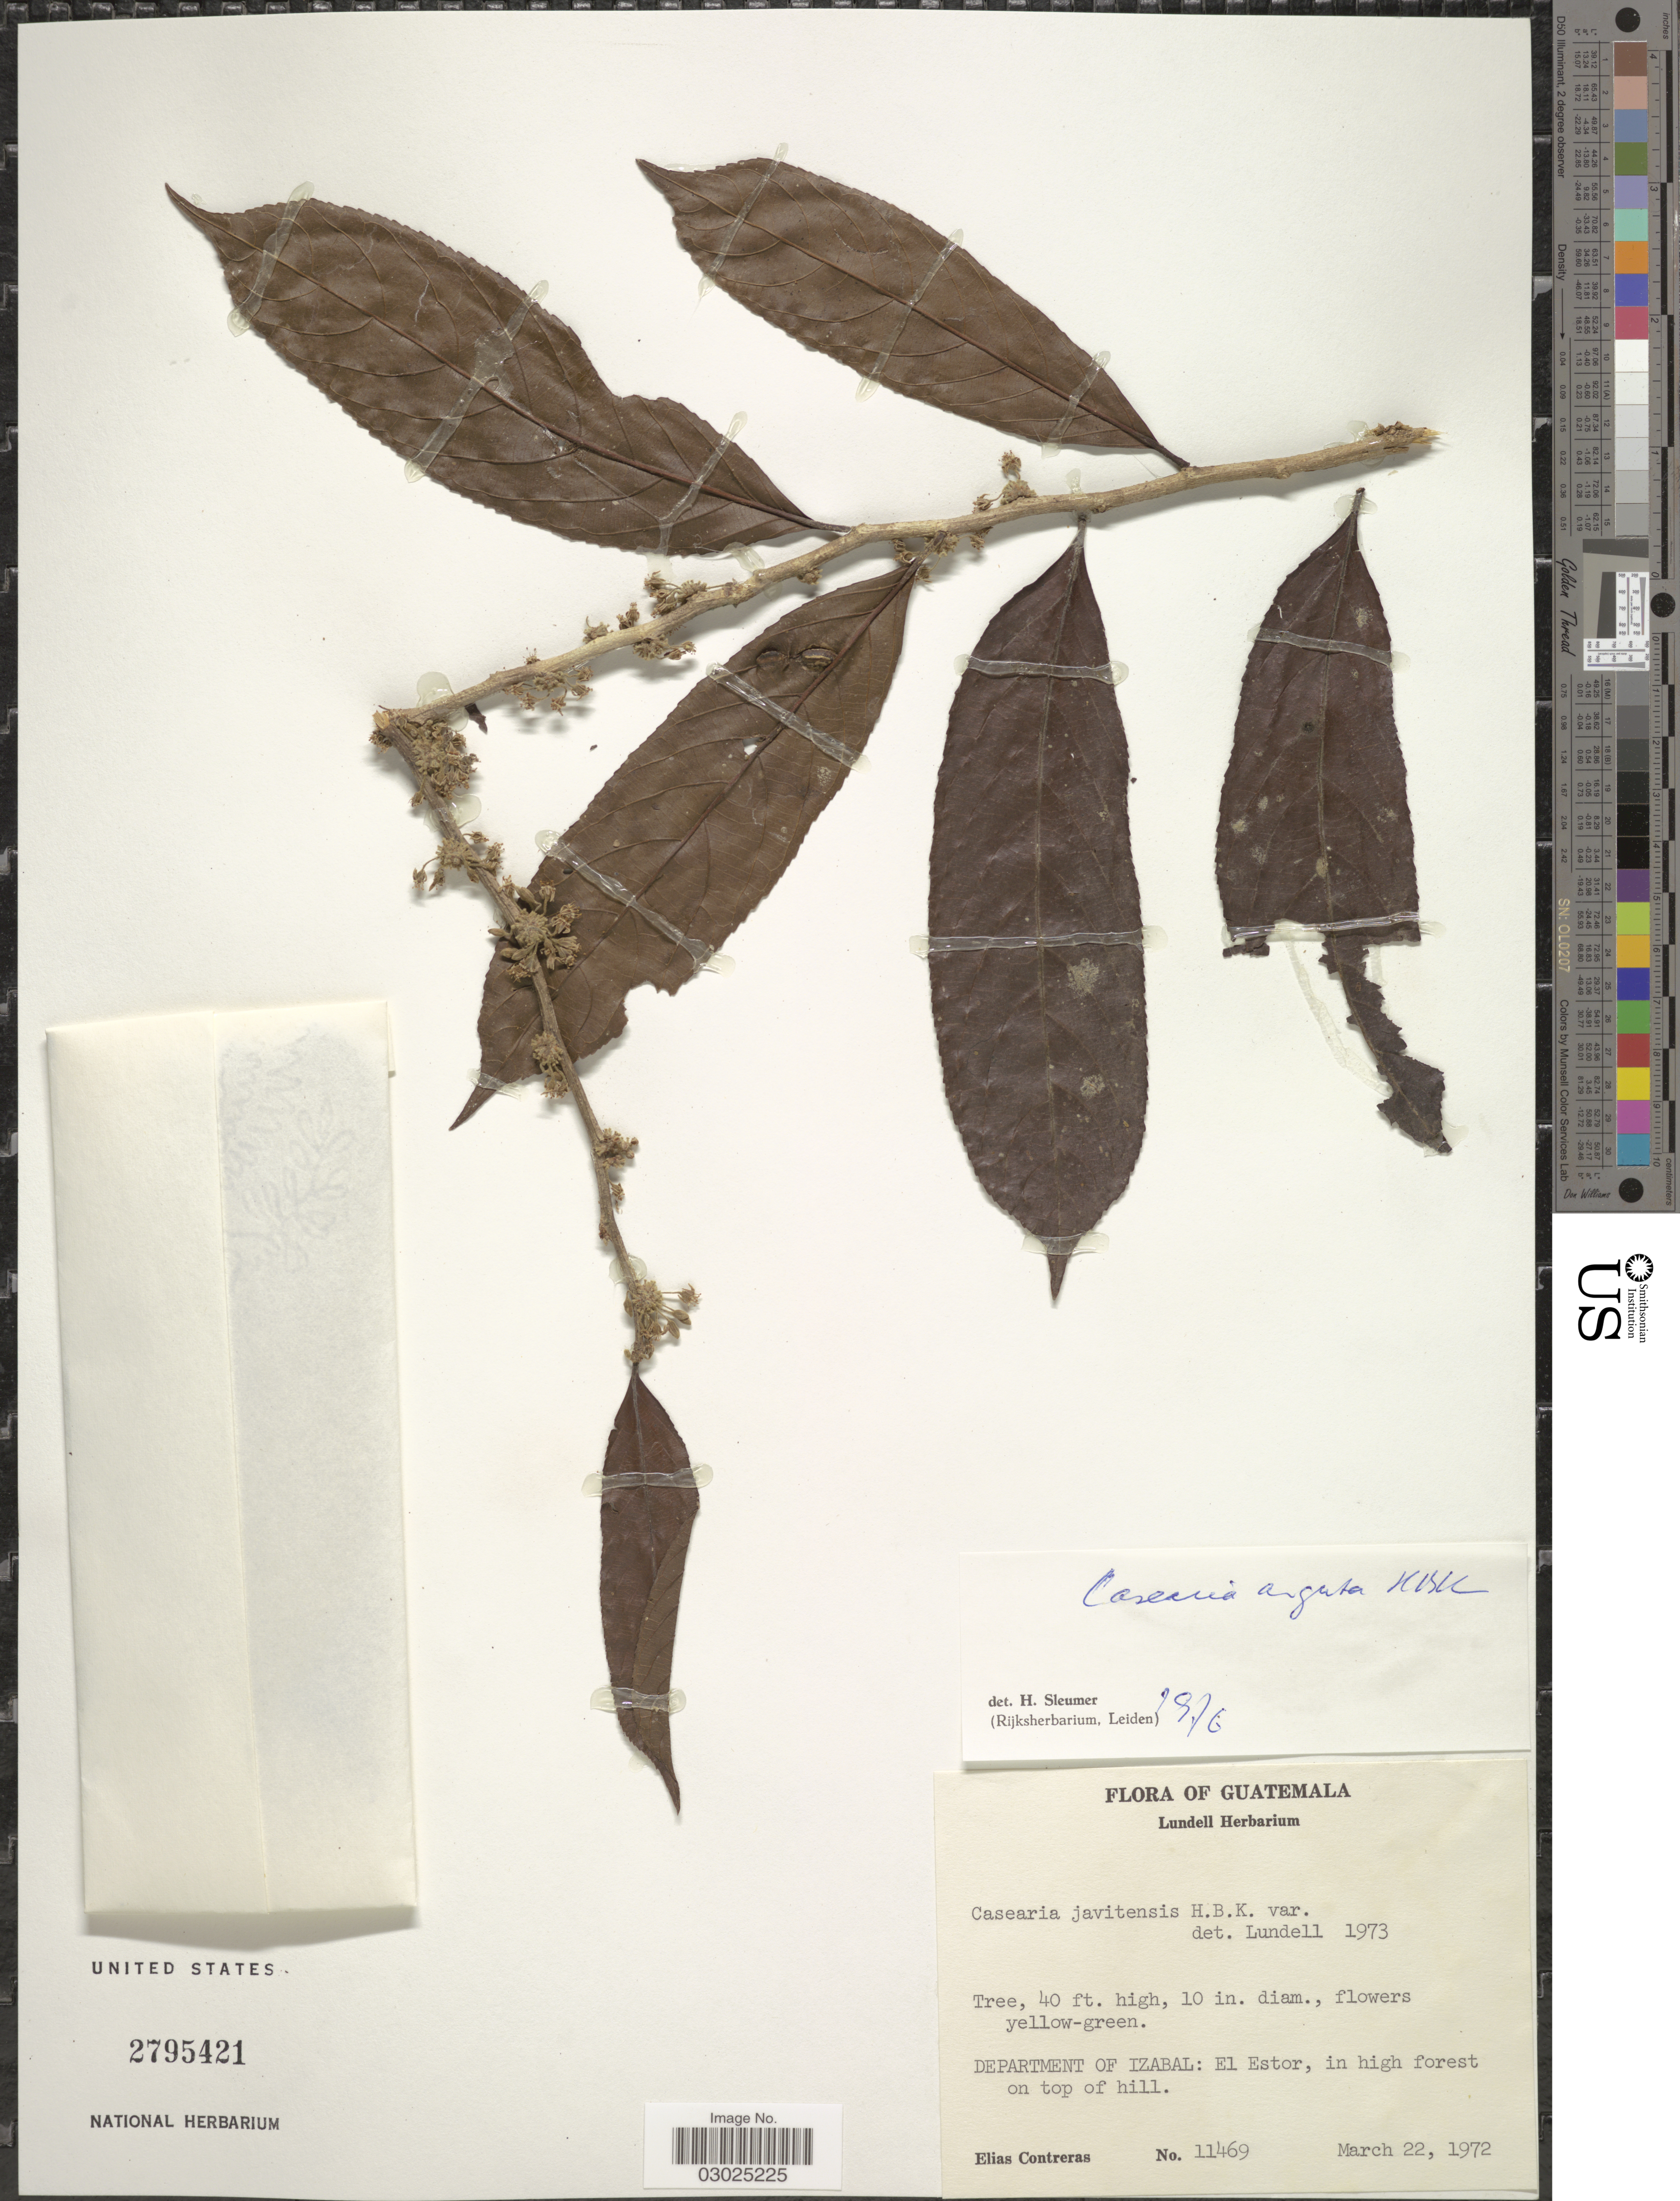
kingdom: Plantae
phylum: Tracheophyta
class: Magnoliopsida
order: Malpighiales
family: Salicaceae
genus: Casearia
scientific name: Casearia arguta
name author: Kunth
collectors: E. Contreras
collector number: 11469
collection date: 1972-03-22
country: Guatemala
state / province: Izabal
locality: Department of Izabal: El Estor, in high forest on top of hill.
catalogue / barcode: US 2795421